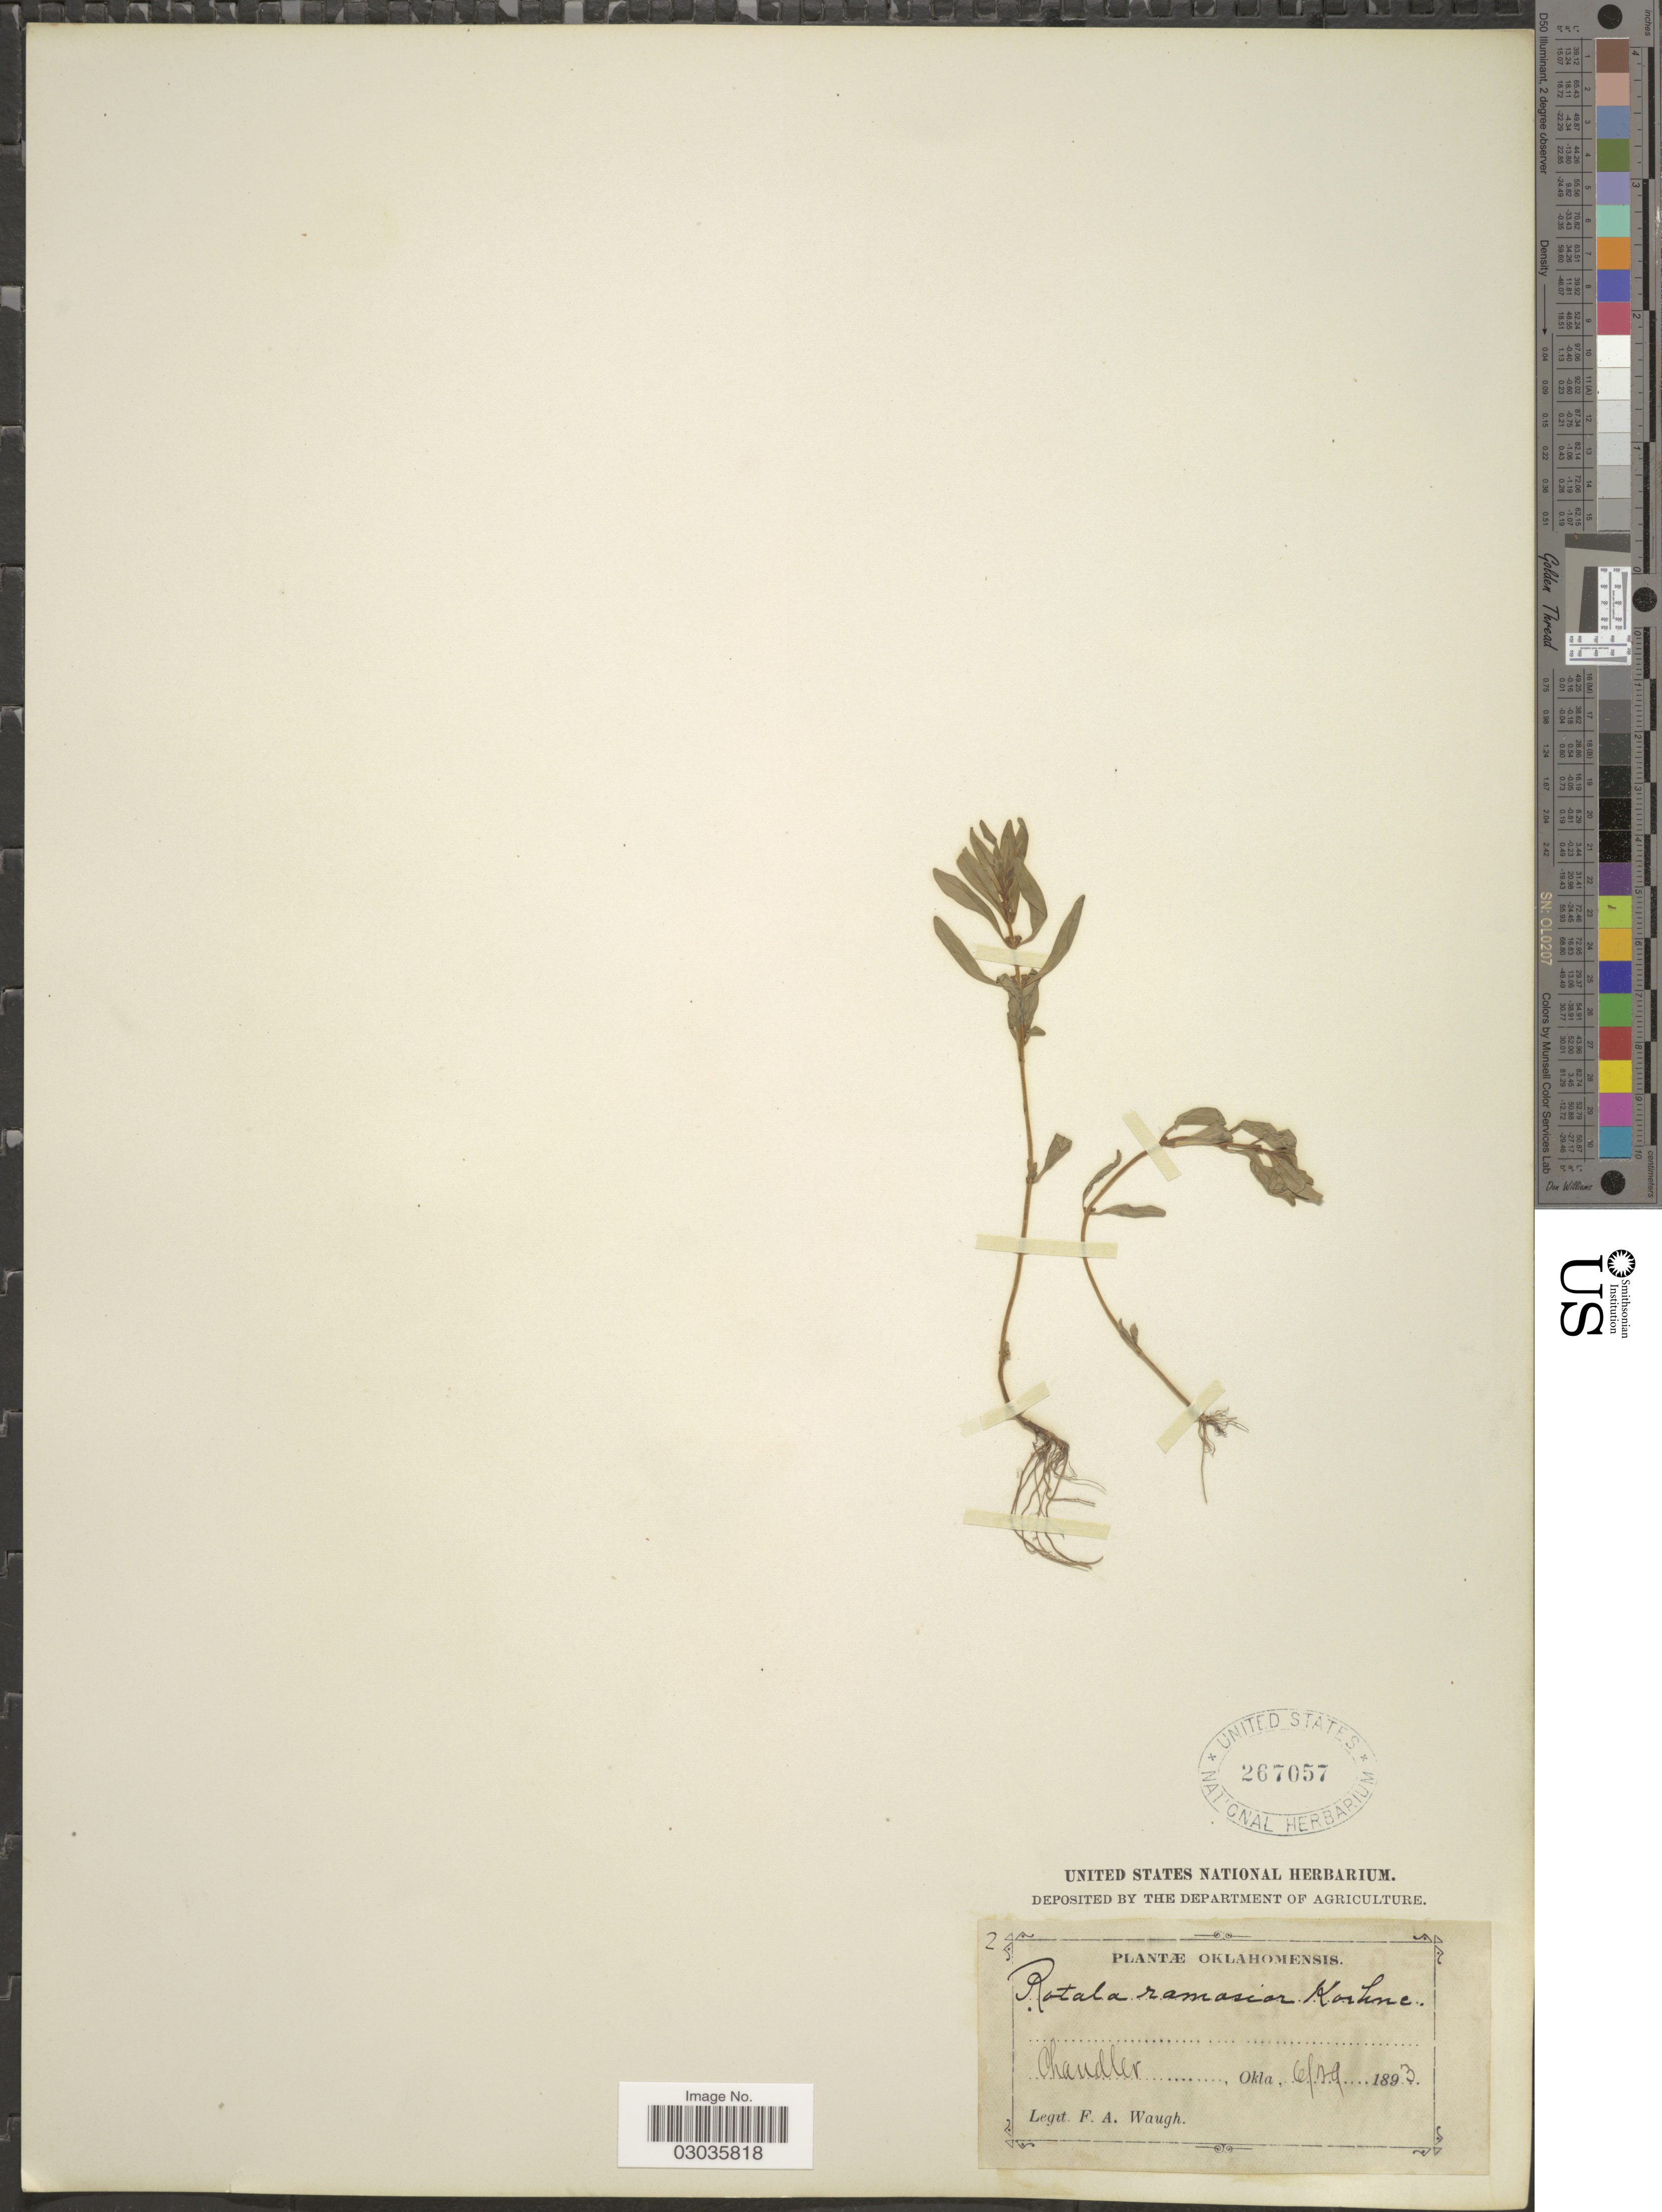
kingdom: Plantae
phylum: Tracheophyta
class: Magnoliopsida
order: Myrtales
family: Lythraceae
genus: Rotala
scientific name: Rotala ramosior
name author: (L.) Koehne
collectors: F. Waugh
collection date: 1893-06-29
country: United States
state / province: Oklahoma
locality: Chandler, Okla.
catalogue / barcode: US 267057